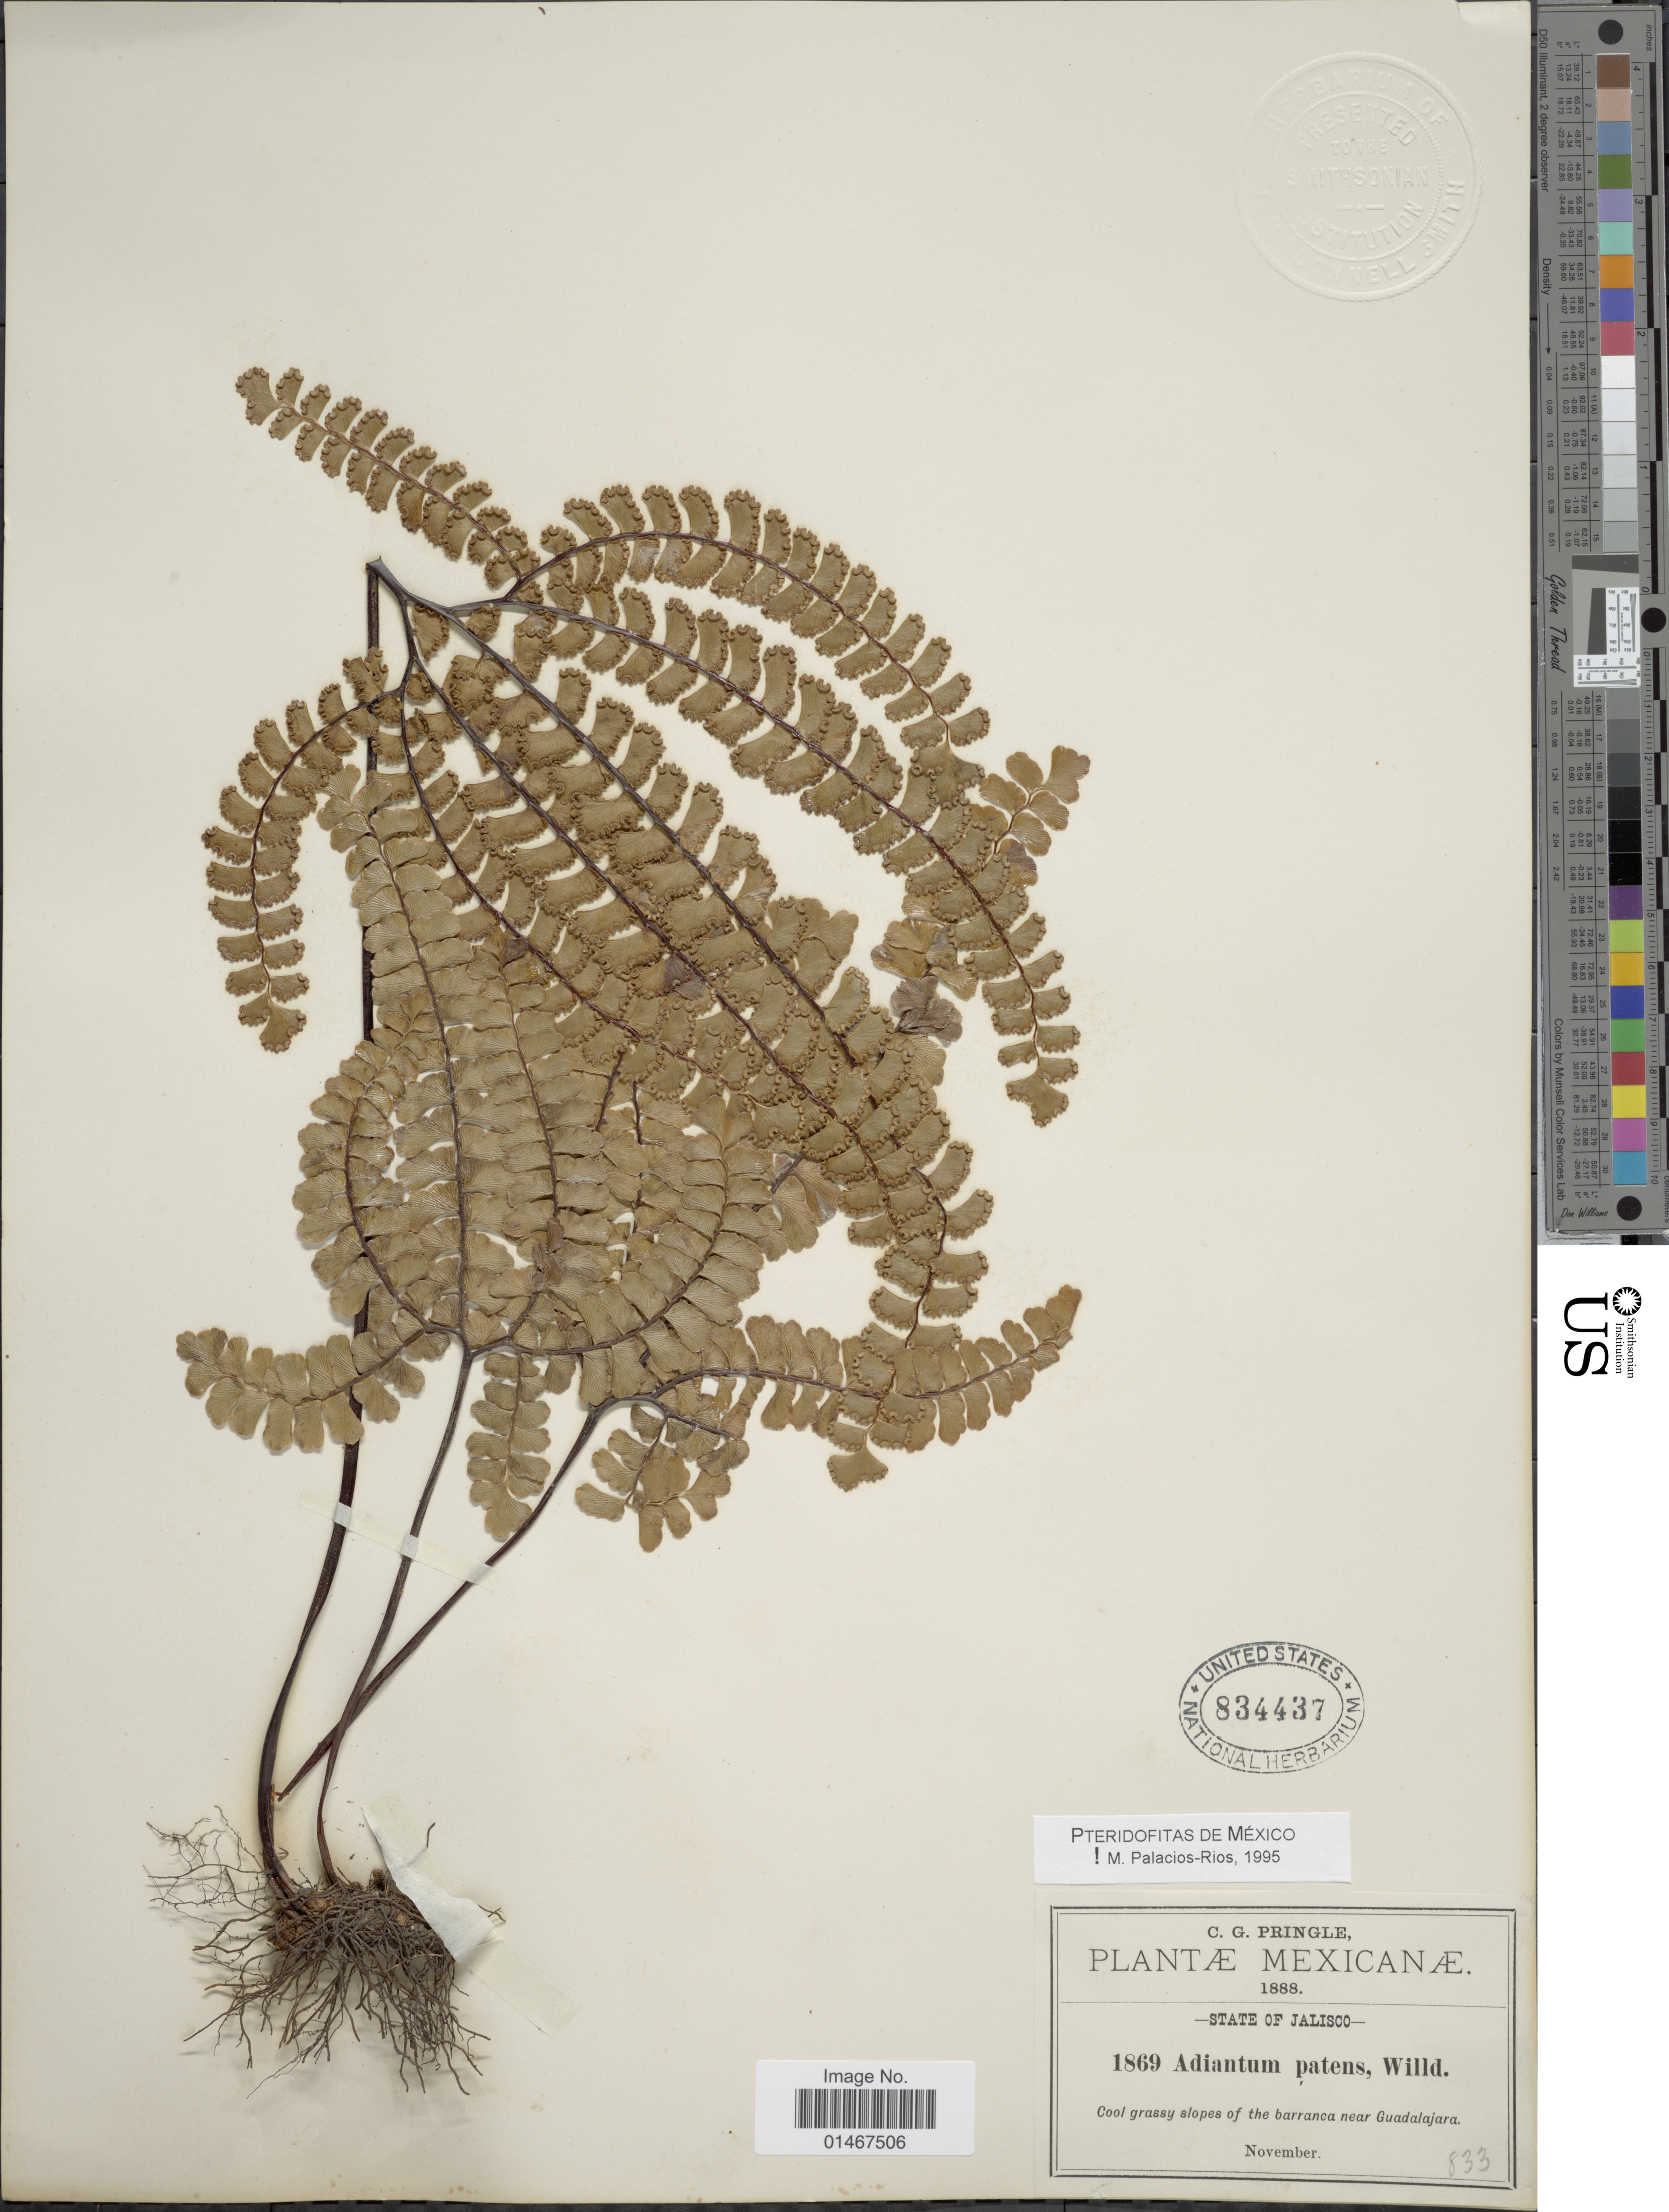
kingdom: Plantae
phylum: Tracheophyta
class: Polypodiopsida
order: Polypodiales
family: Pteridaceae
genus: Adiantum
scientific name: Adiantum patens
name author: Willd.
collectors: C. G. Pringle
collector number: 1869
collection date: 1888-11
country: Mexico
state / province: Jalisco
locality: Plantae Mexicanae. State of Jalisco. Cool grassy slopes of the barranca near Guadalajara.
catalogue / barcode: US 834437